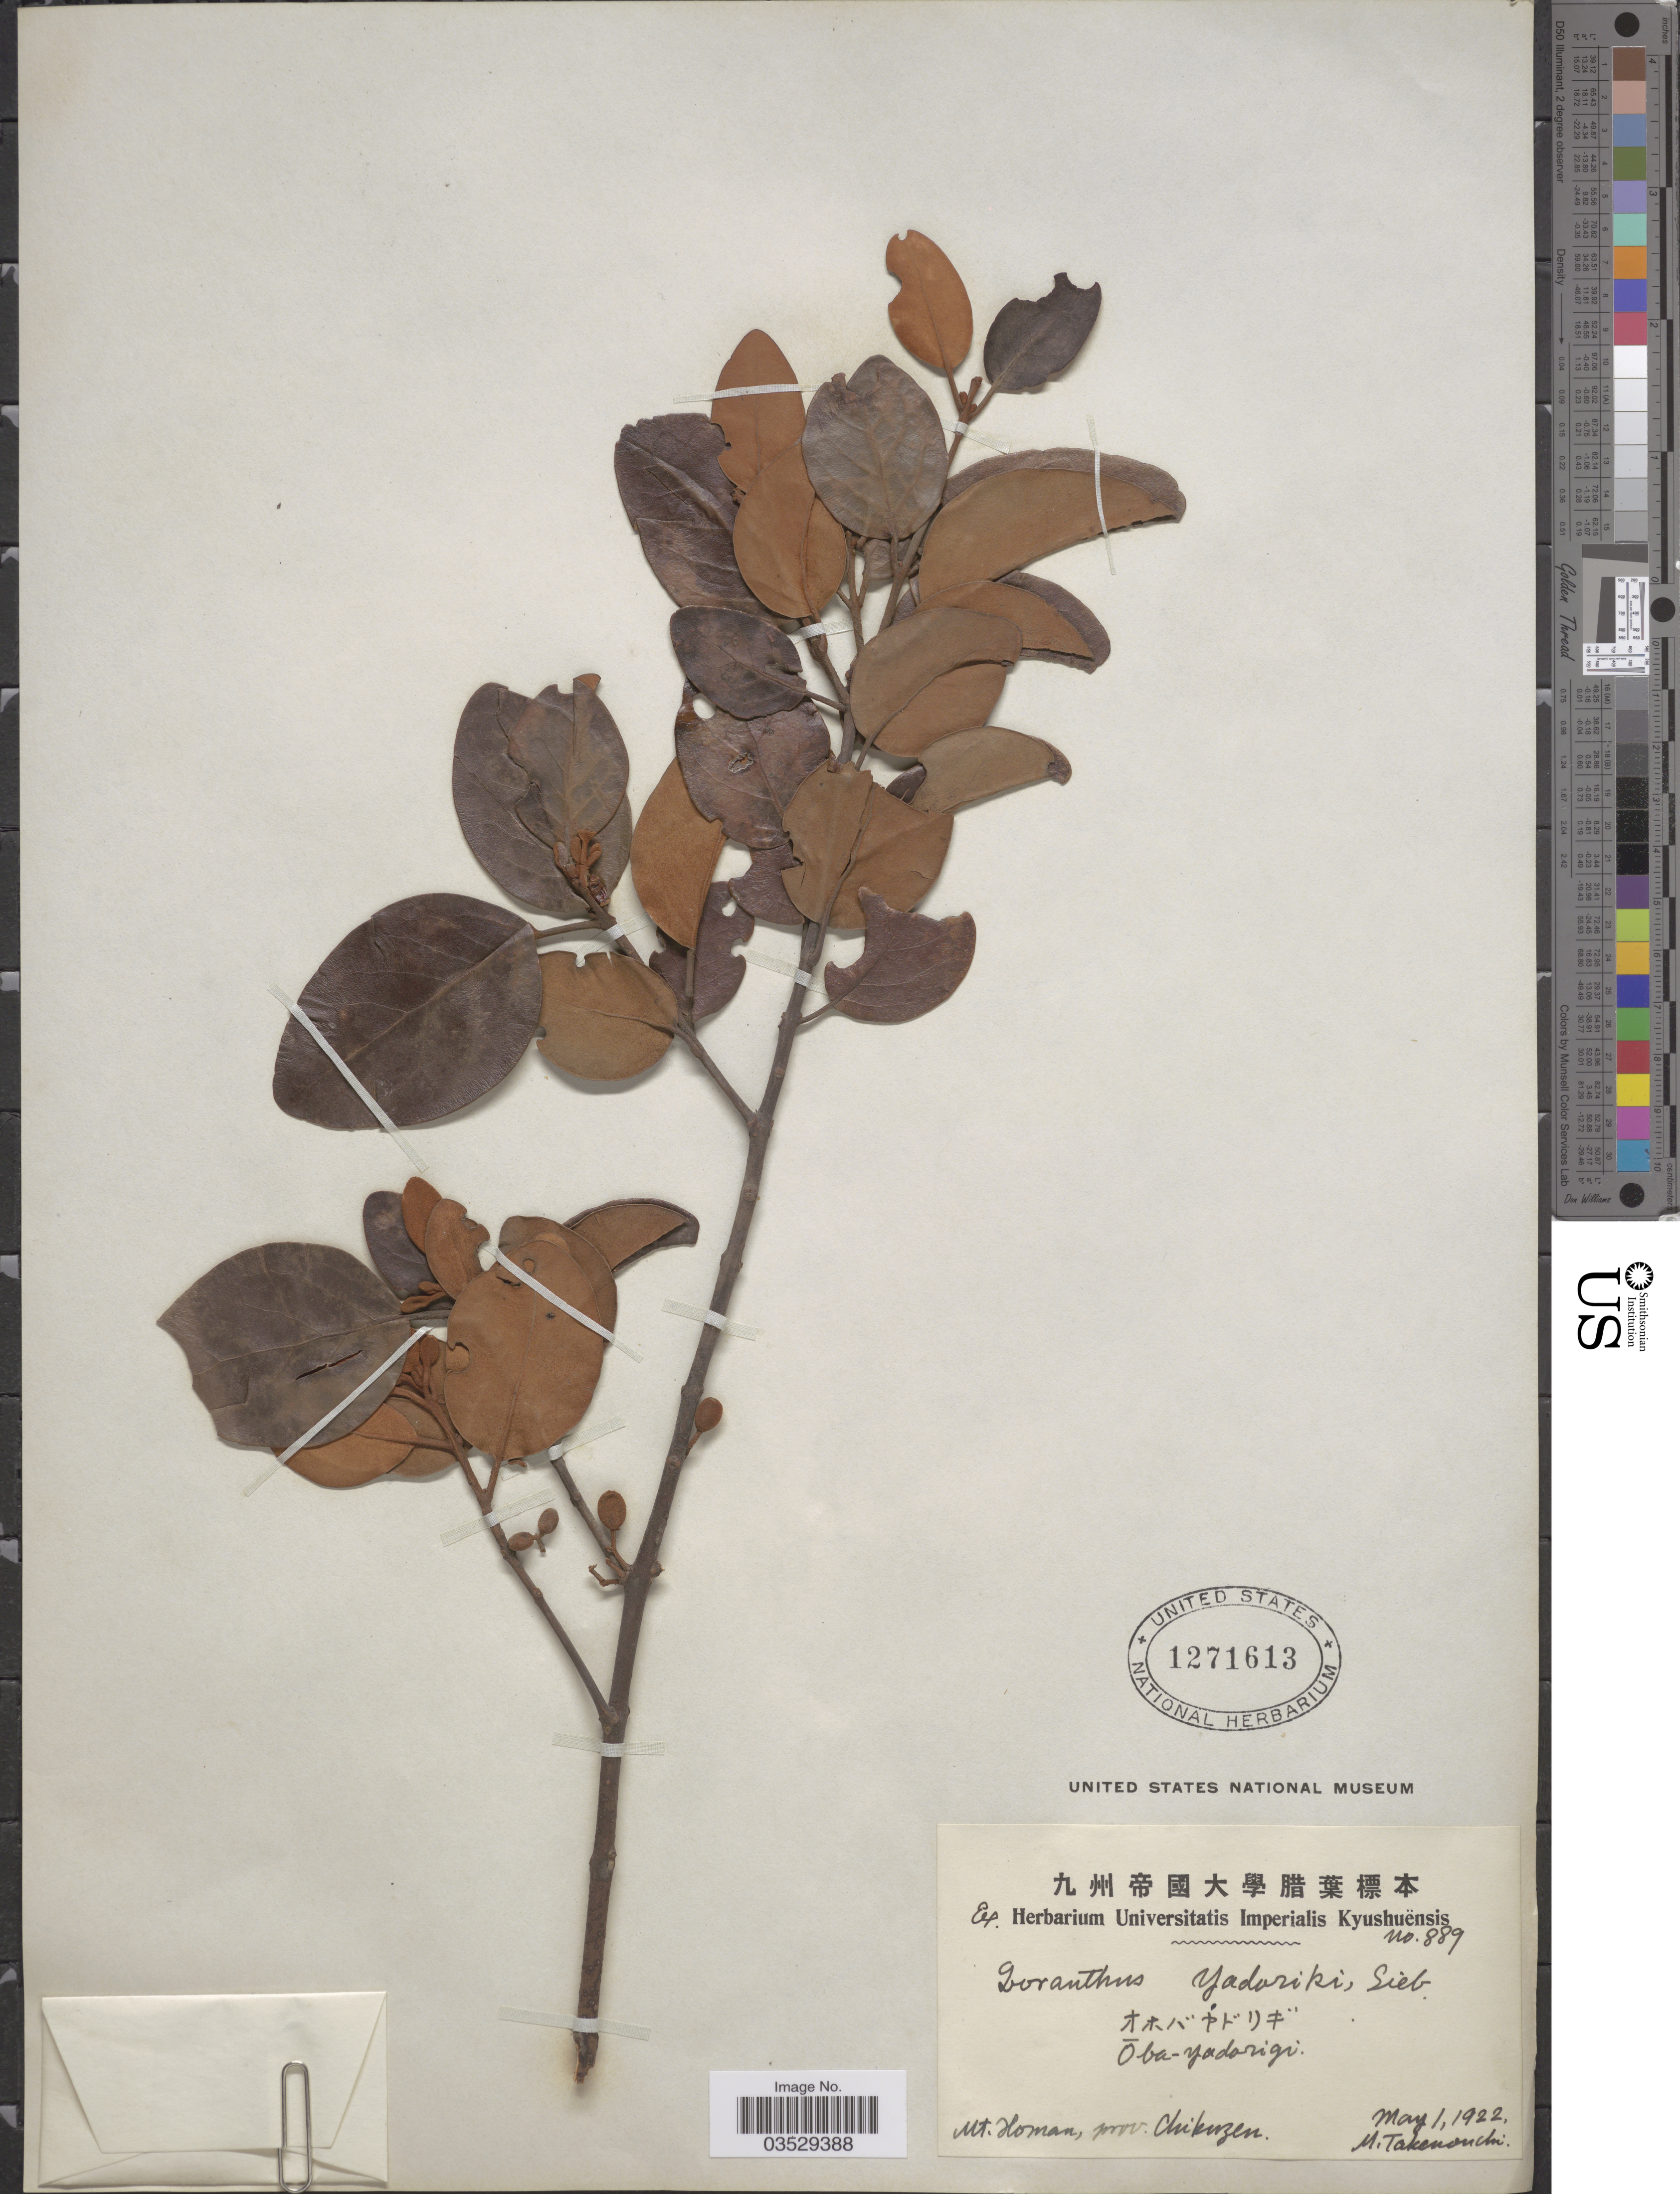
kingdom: Plantae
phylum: Tracheophyta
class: Magnoliopsida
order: Santalales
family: Loranthaceae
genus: Taxillus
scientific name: Taxillus yadoriki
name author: (Maxim.) Danser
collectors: M. Takenouchi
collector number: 889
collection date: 1922-05-01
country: Japan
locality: Mt. Homan, prov. Chikuzen.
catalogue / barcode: US 1271613